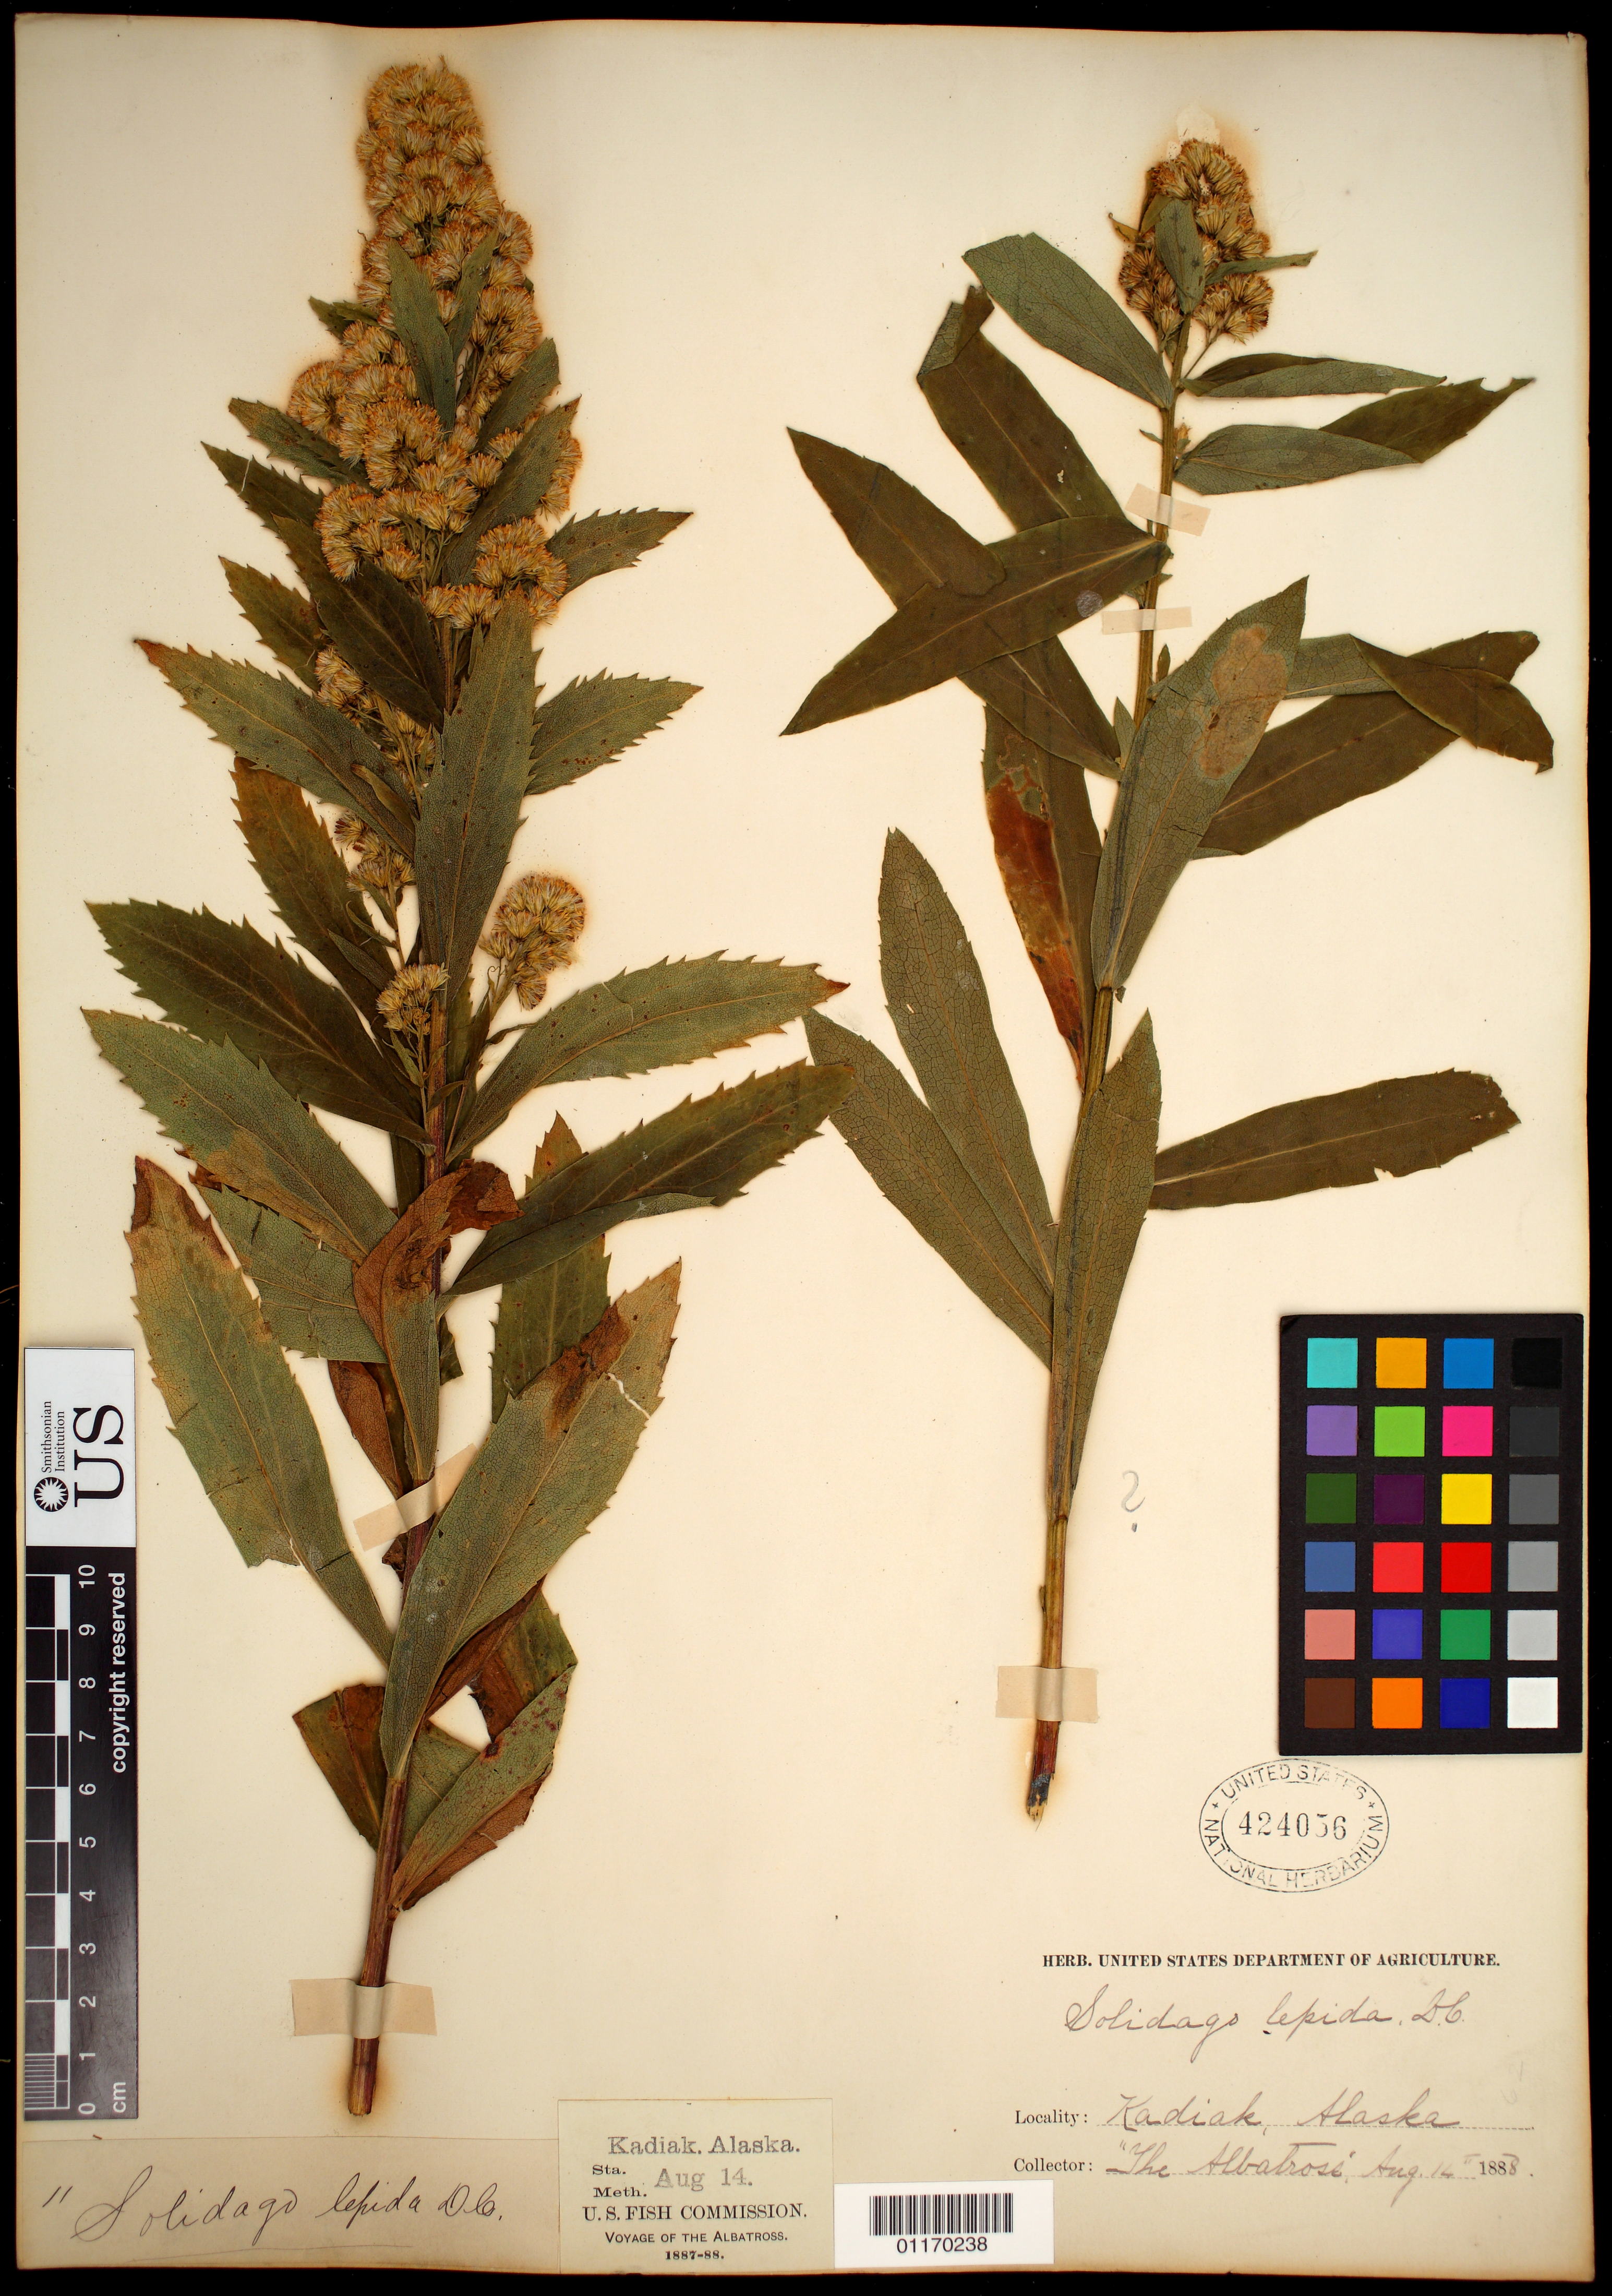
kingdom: Plantae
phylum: Tracheophyta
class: Magnoliopsida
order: Asterales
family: Asteraceae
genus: Solidago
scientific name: Solidago canadensis var. salebrosa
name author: (Piper) M.E. Jones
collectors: "The Albatross"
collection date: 1888-08-14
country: United States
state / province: Alaska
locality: Kodiak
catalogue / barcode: US 424056